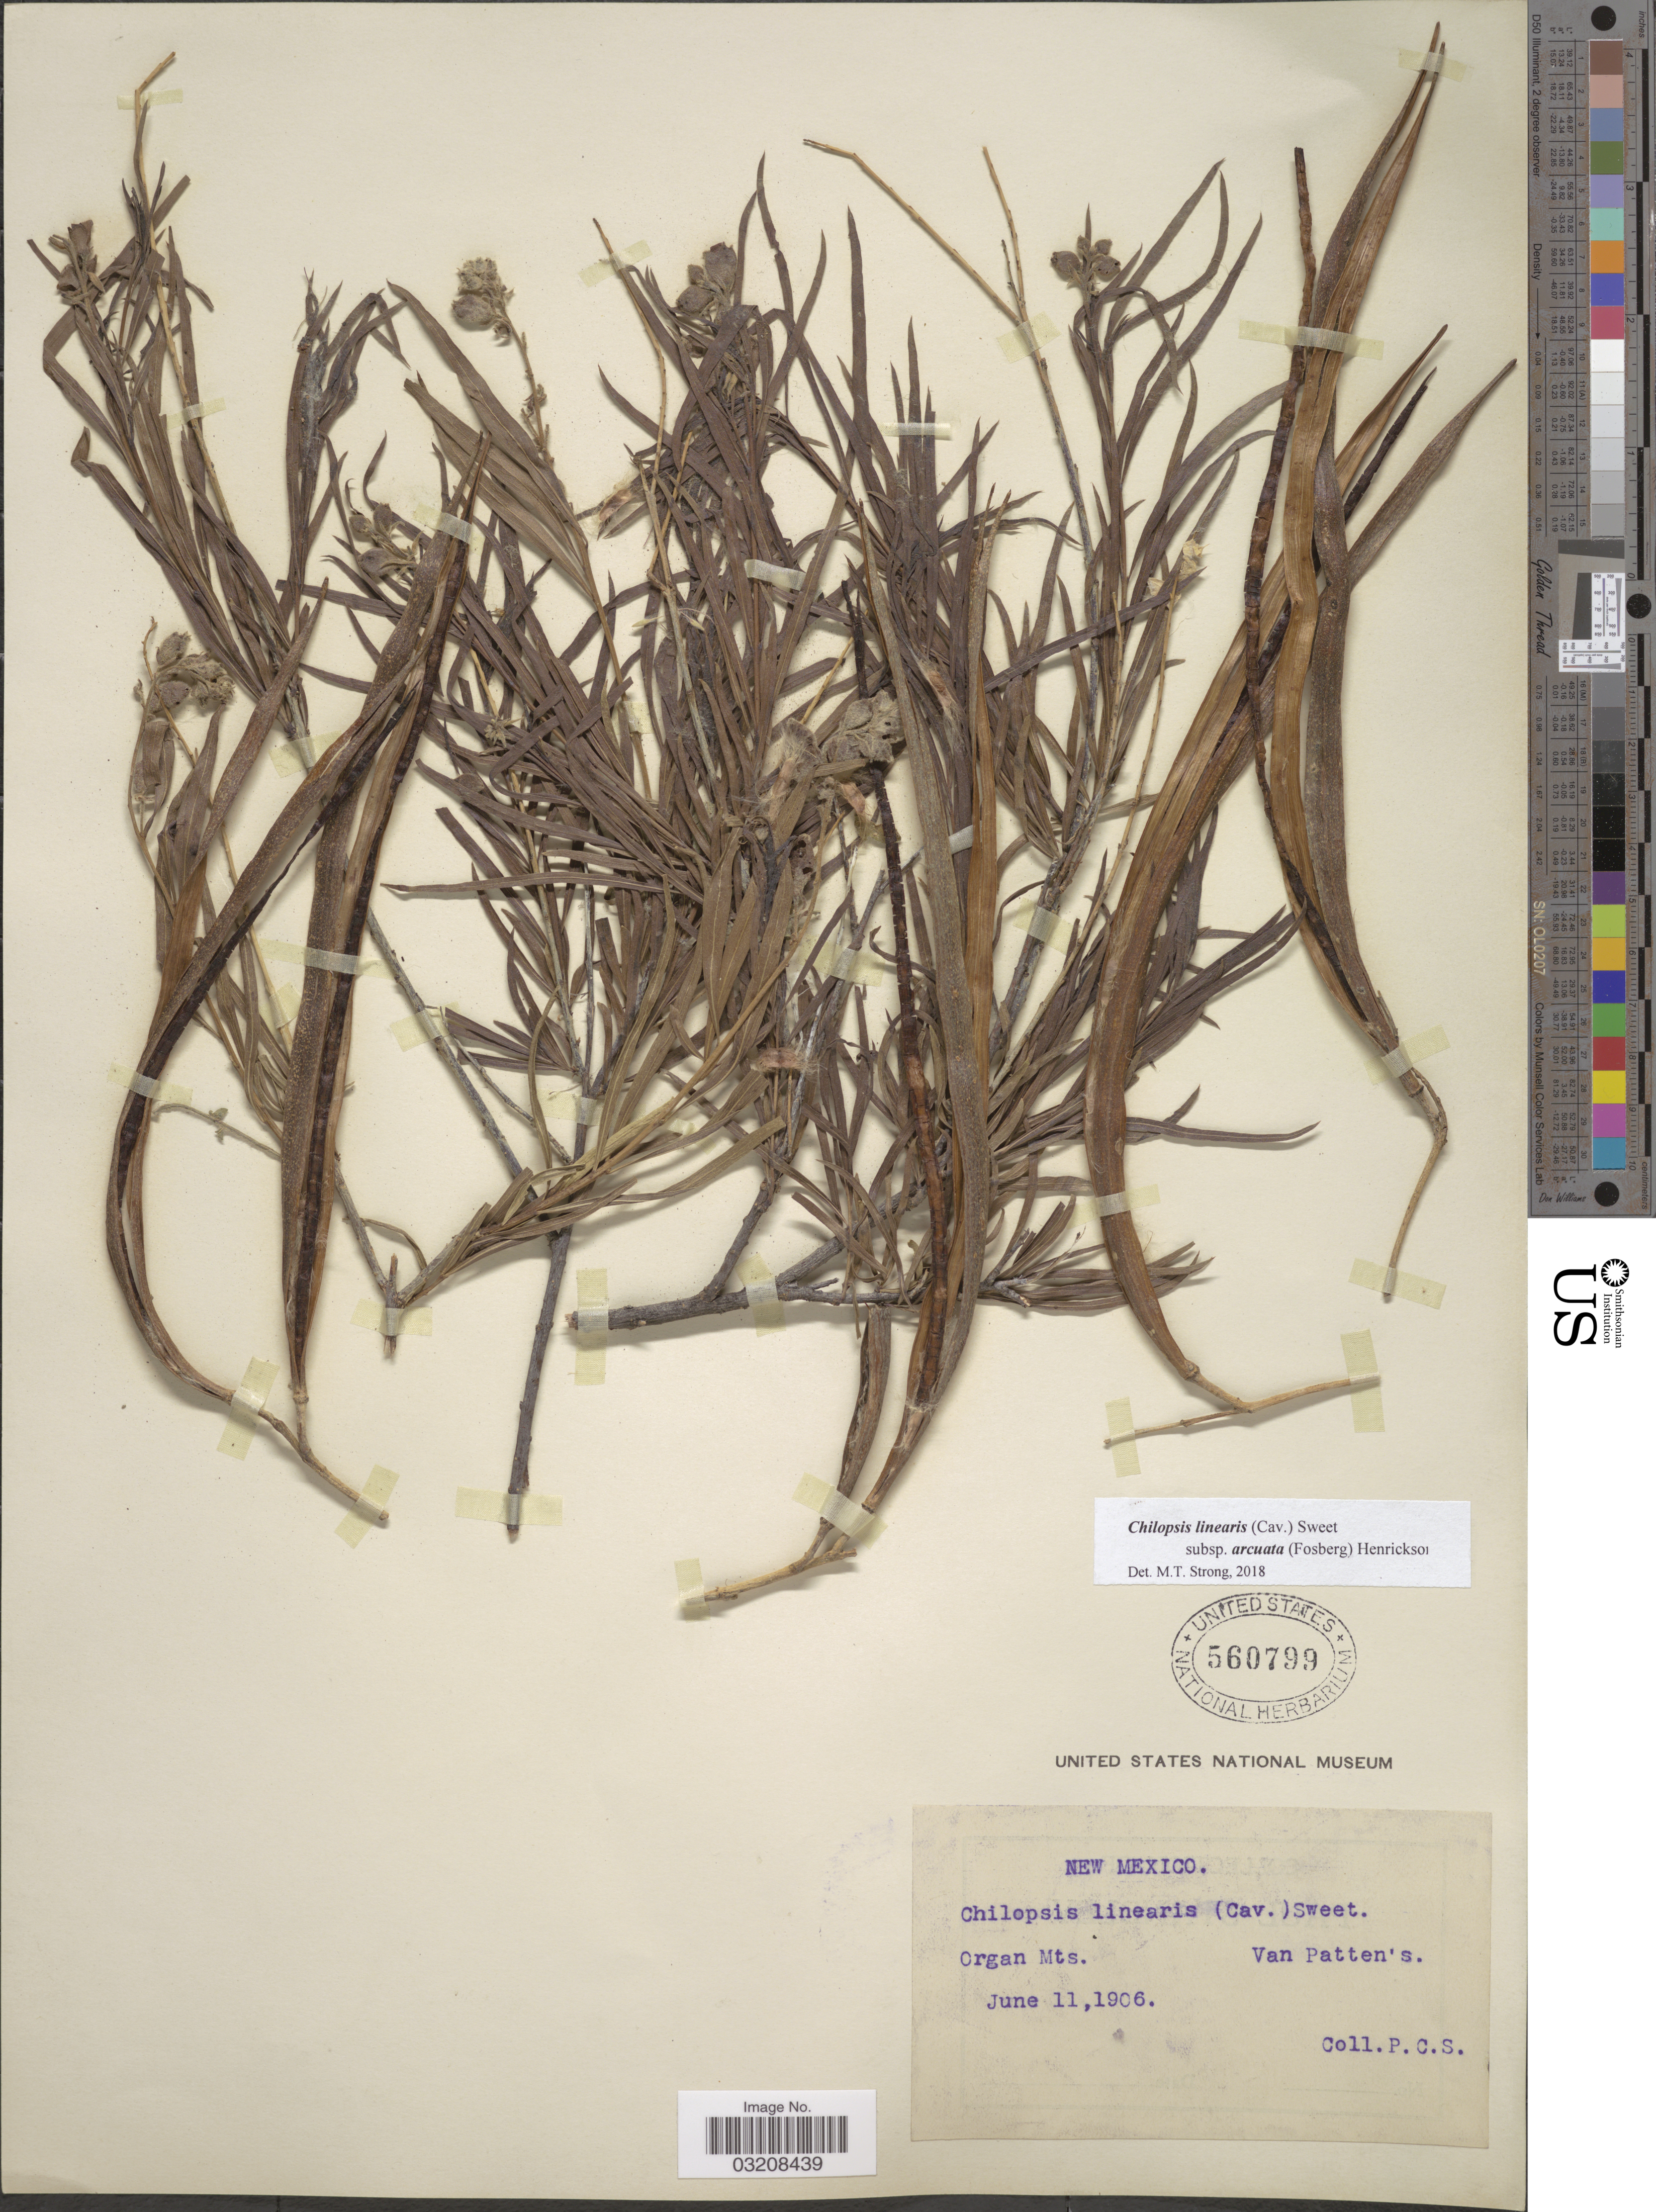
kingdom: Plantae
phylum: Tracheophyta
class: Magnoliopsida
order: Lamiales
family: Bignoniaceae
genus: Chilopsis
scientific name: Chilopsis linearis subsp. arcuata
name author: (Fosberg) Henrickson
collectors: P. C. Standley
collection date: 1906-06-11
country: United States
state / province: New Mexico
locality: Organ Mts. Van Patten's.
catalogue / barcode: US 560799